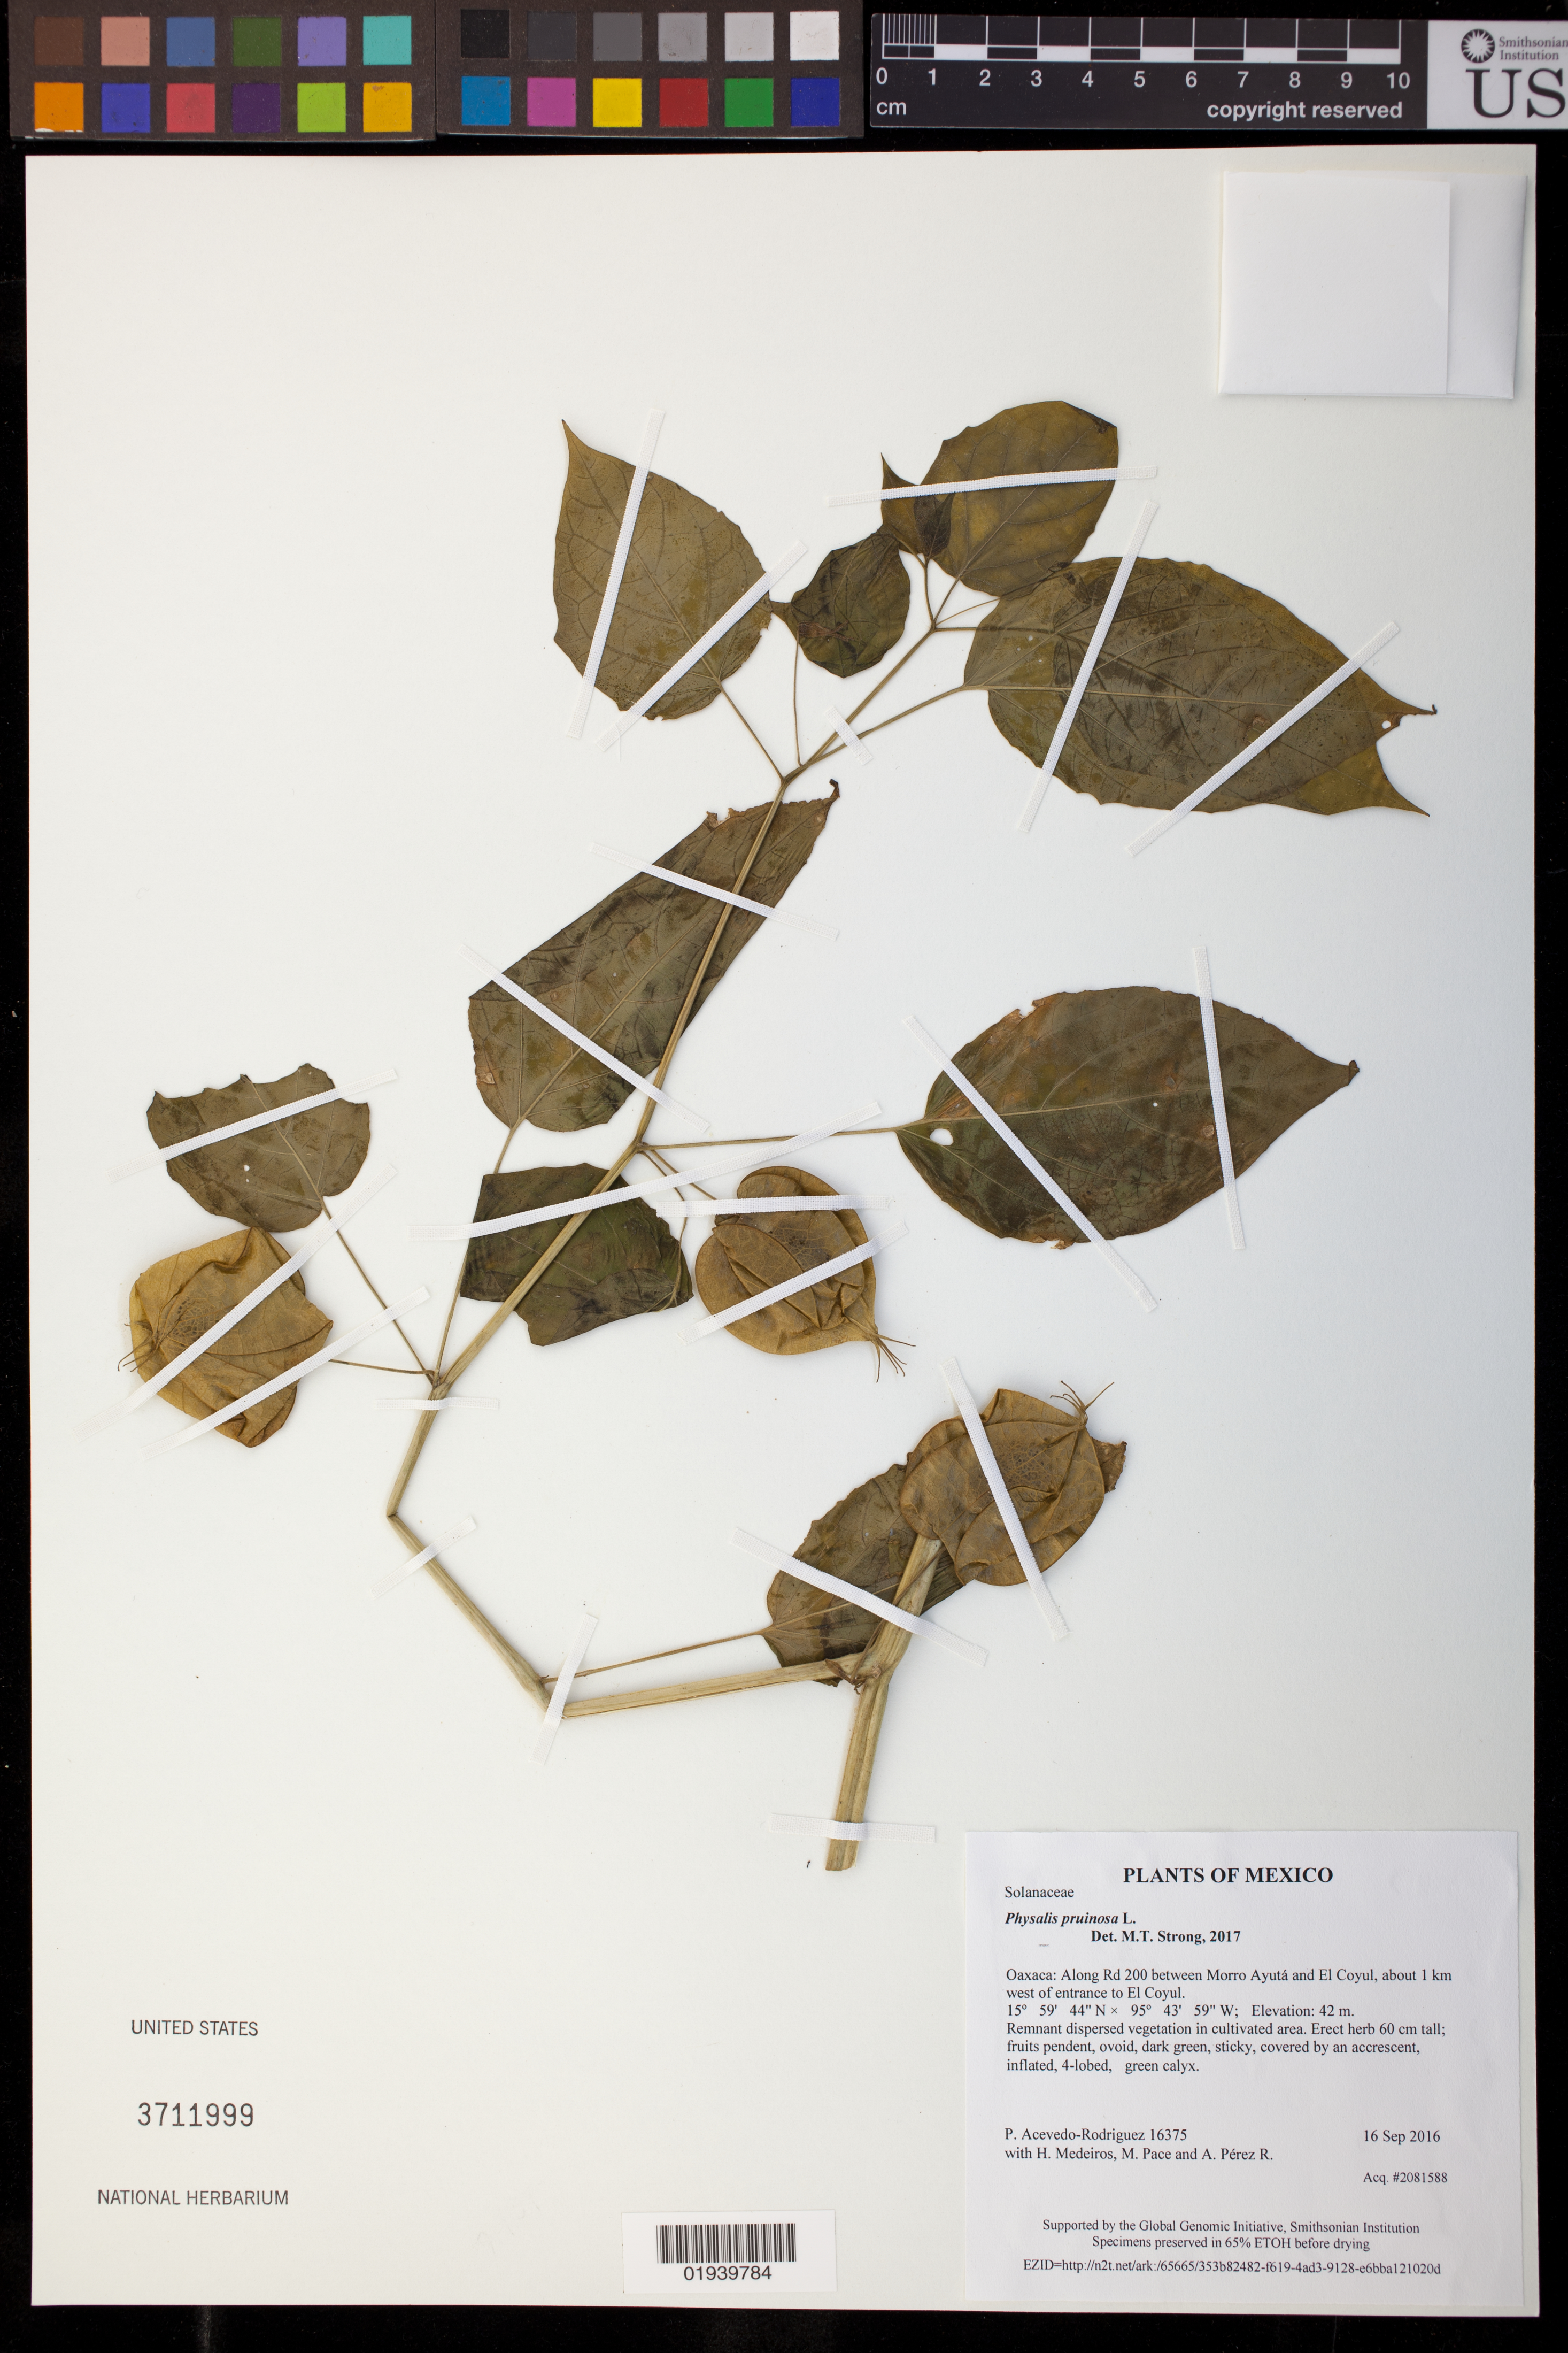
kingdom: Plantae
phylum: Tracheophyta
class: Magnoliopsida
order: Solanales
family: Solanaceae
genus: Physalis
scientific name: Physalis pruinosa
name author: L.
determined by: Strong, M. T., (US), Smithsonian Institution - National Museum of Natural History (UNITED STATES)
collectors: P. Acevedo-Rodr., H. Medeiros, M. R. Pace & A. Pérez R.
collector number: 16375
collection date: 2016-09-16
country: Mexico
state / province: Oaxaca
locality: Along Rd 200 between Morro Ayutá and El Coyul, about 1 km west of entrance to El Coyul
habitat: remnant dispersed vegetation in cultivated area.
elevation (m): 42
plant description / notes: US, NY, MO, K, F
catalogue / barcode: US 3711999